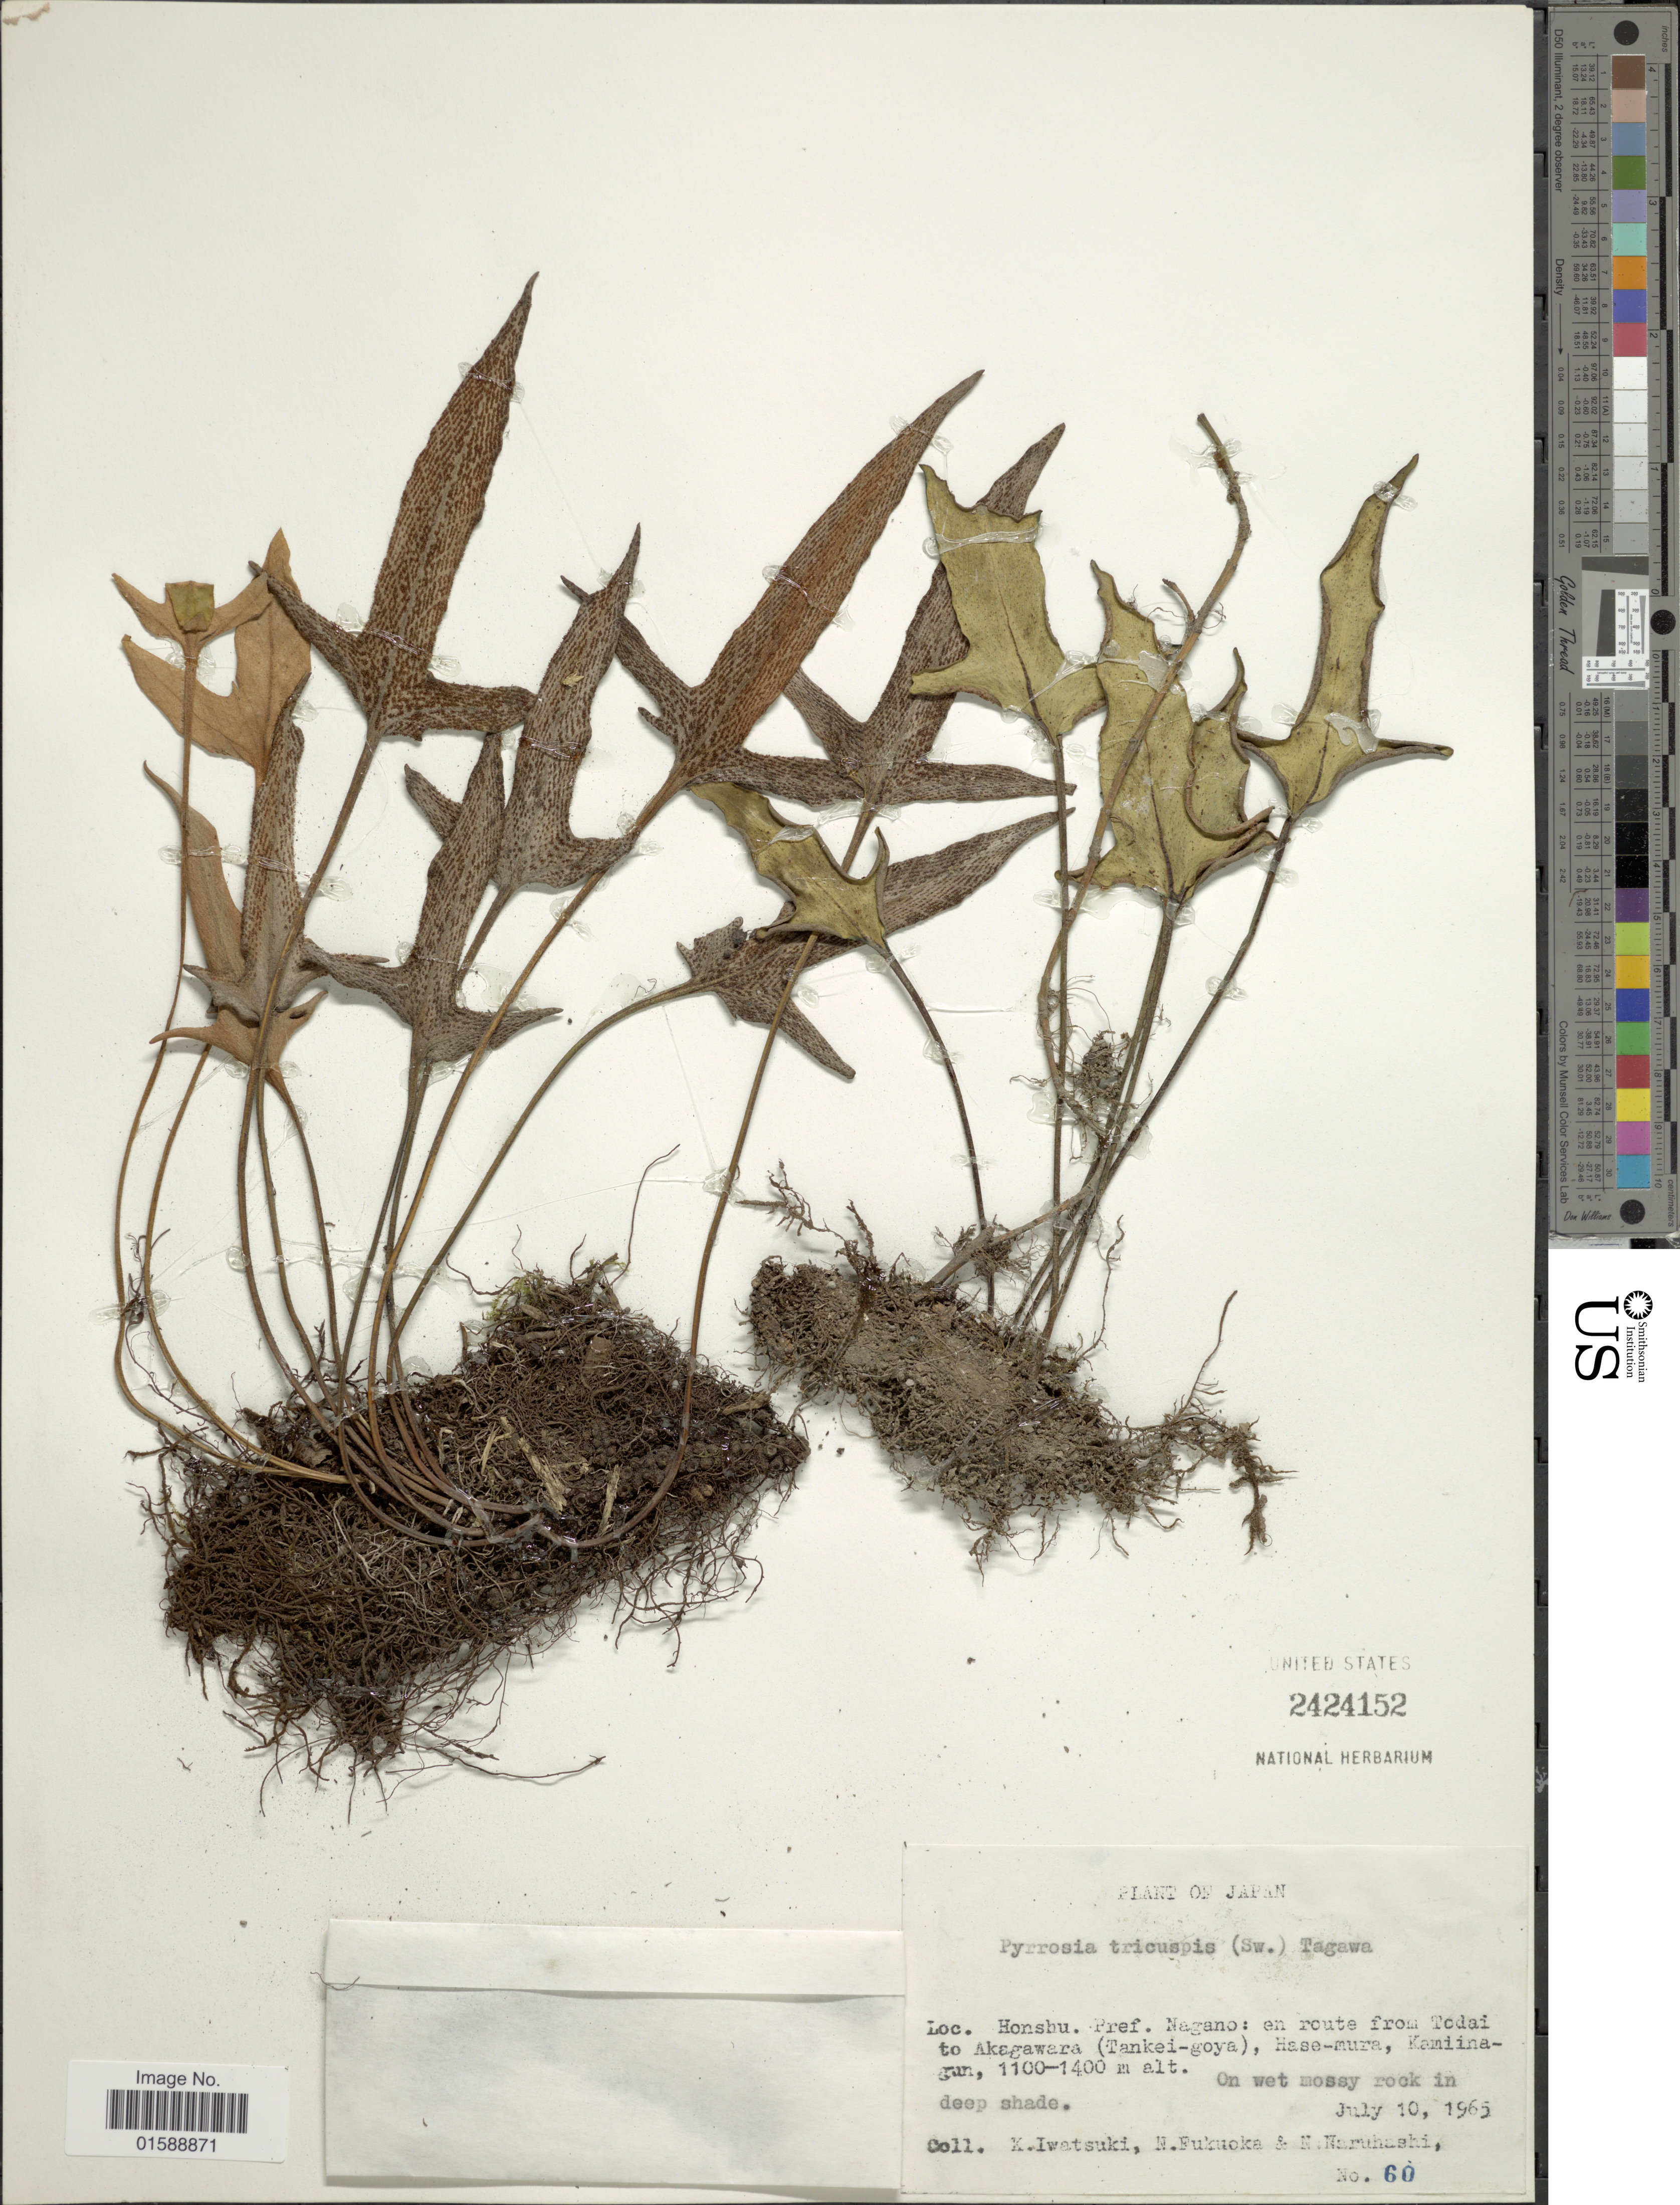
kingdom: Plantae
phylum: Tracheophyta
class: Polypodiopsida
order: Polypodiales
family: Polypodiaceae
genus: Pyrrosia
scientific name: Pyrrosia hastata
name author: (Houtt.) Ching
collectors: K. Iwatsuki, N. Fukuoka & N. Naruhashi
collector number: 60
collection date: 1965-07-10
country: Japan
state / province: Nagano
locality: Honshu: en route from Todai to Akagawara (Tankei-goya), Hase-mura, Kamiina-gun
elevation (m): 1100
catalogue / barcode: US 2424152